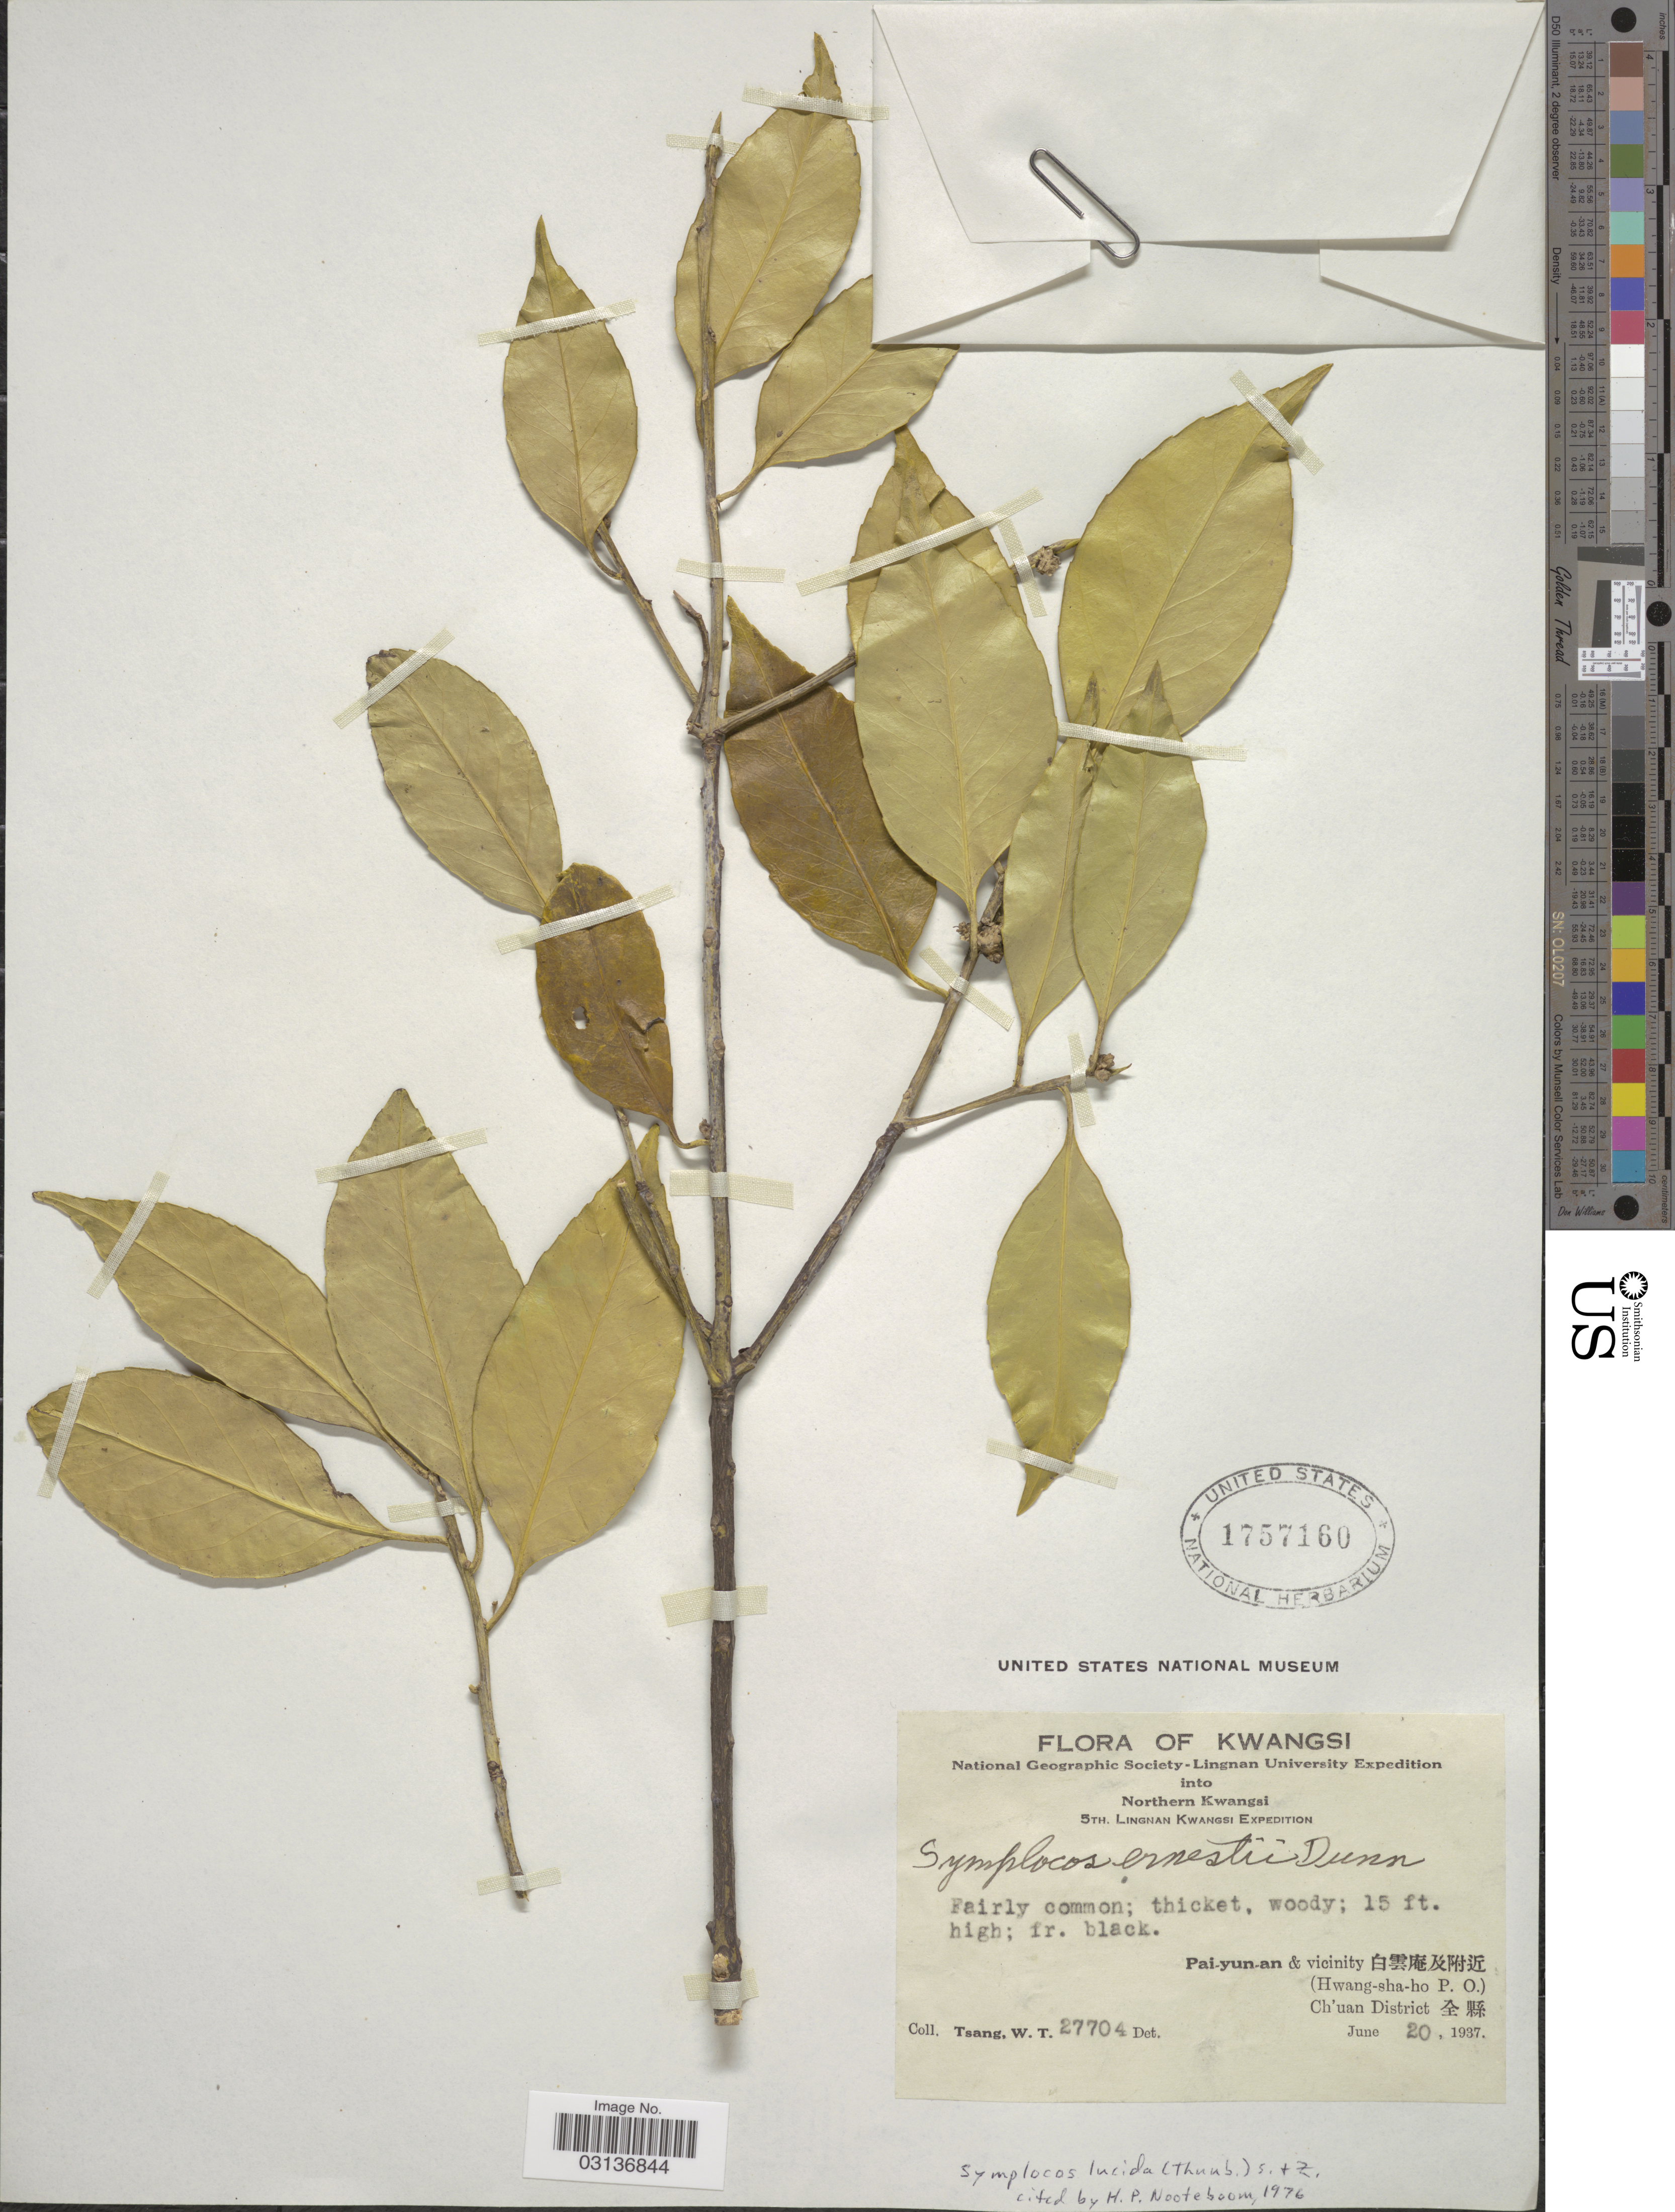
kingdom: Plantae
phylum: Tracheophyta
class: Magnoliopsida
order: Ericales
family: Symplocaceae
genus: Symplocos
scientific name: Symplocos lucida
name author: (Thurb.) Siebold & Zucc.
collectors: W. T. Tsang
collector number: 27704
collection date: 1937-06-20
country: China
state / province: Guangxi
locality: Kwangsi. Northern Kwangsi. Pai-yun-an & vicinity. (Hwang-sha-ho P.O.). Ch'uan District.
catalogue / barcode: US 1757160